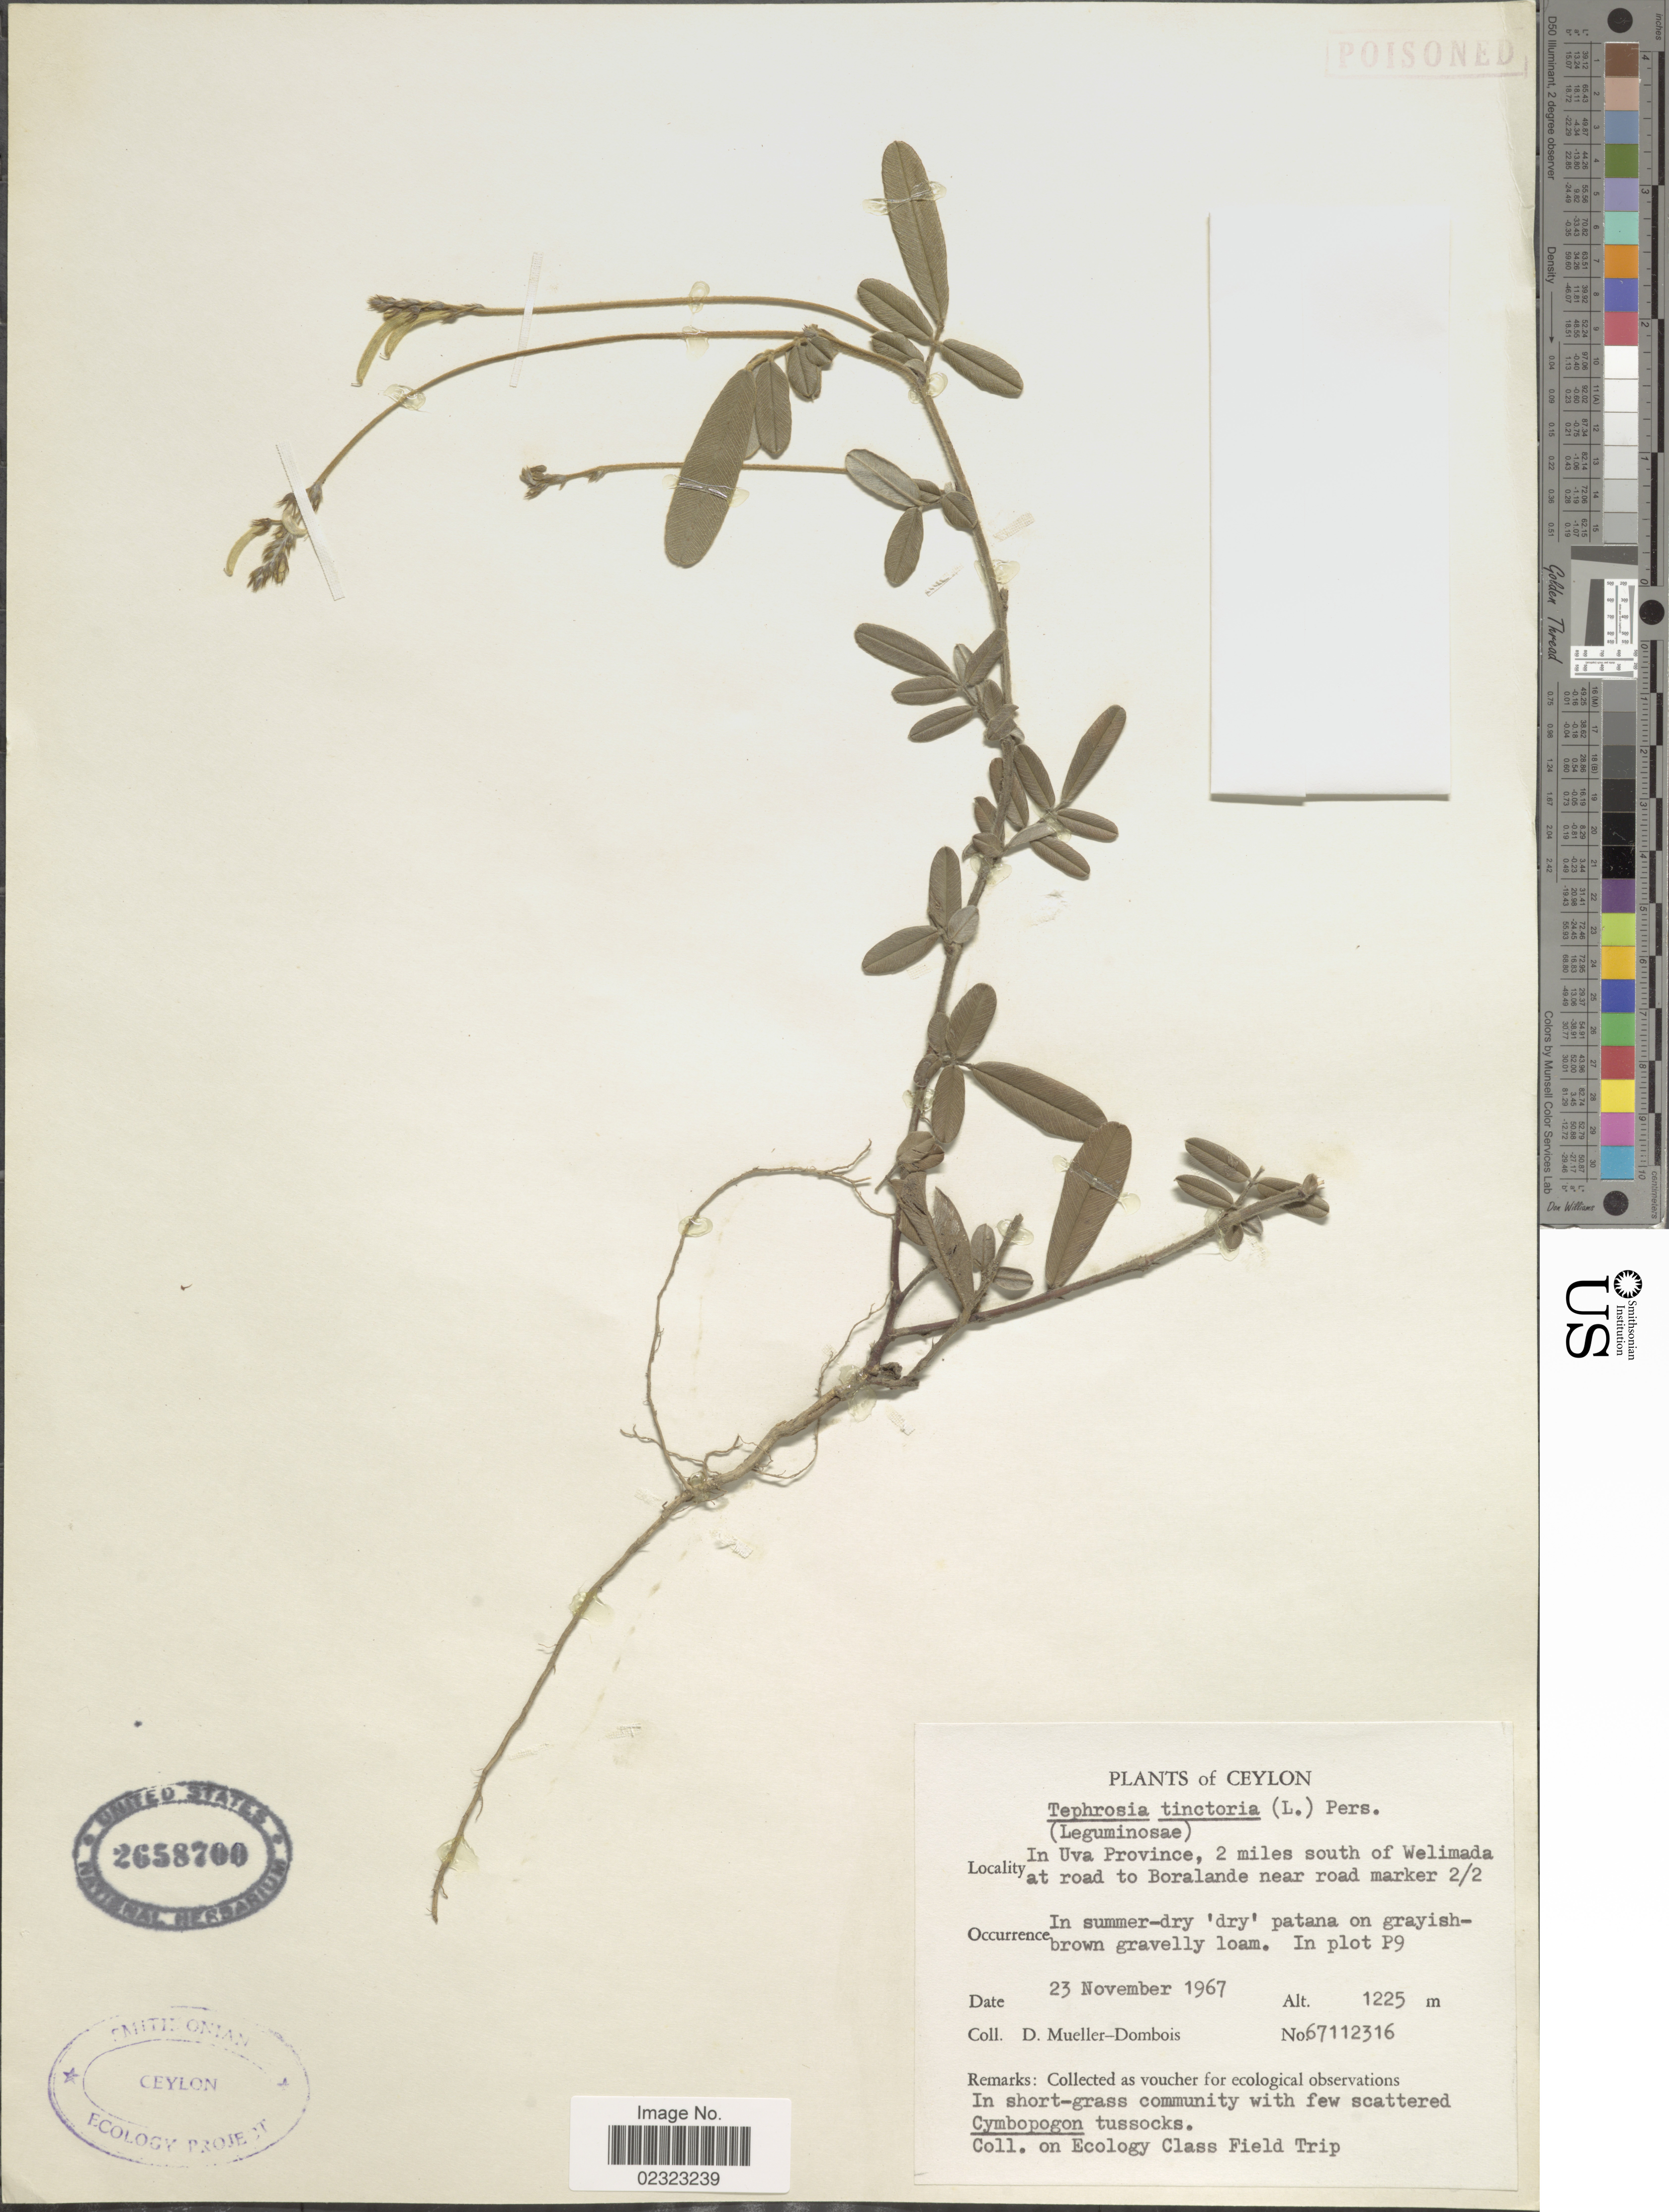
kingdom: Plantae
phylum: Tracheophyta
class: Magnoliopsida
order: Fabales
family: Fabaceae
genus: Tephrosia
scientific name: Tephrosia tinctoria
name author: Pers.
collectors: D. Mueller-Dombois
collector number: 67112316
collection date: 1967-11-23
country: Sri Lanka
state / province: Uva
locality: Ceylon, 2 miles south of Welimada at road to Boralande near road marker 2/2.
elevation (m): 1225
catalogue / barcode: US 2658700